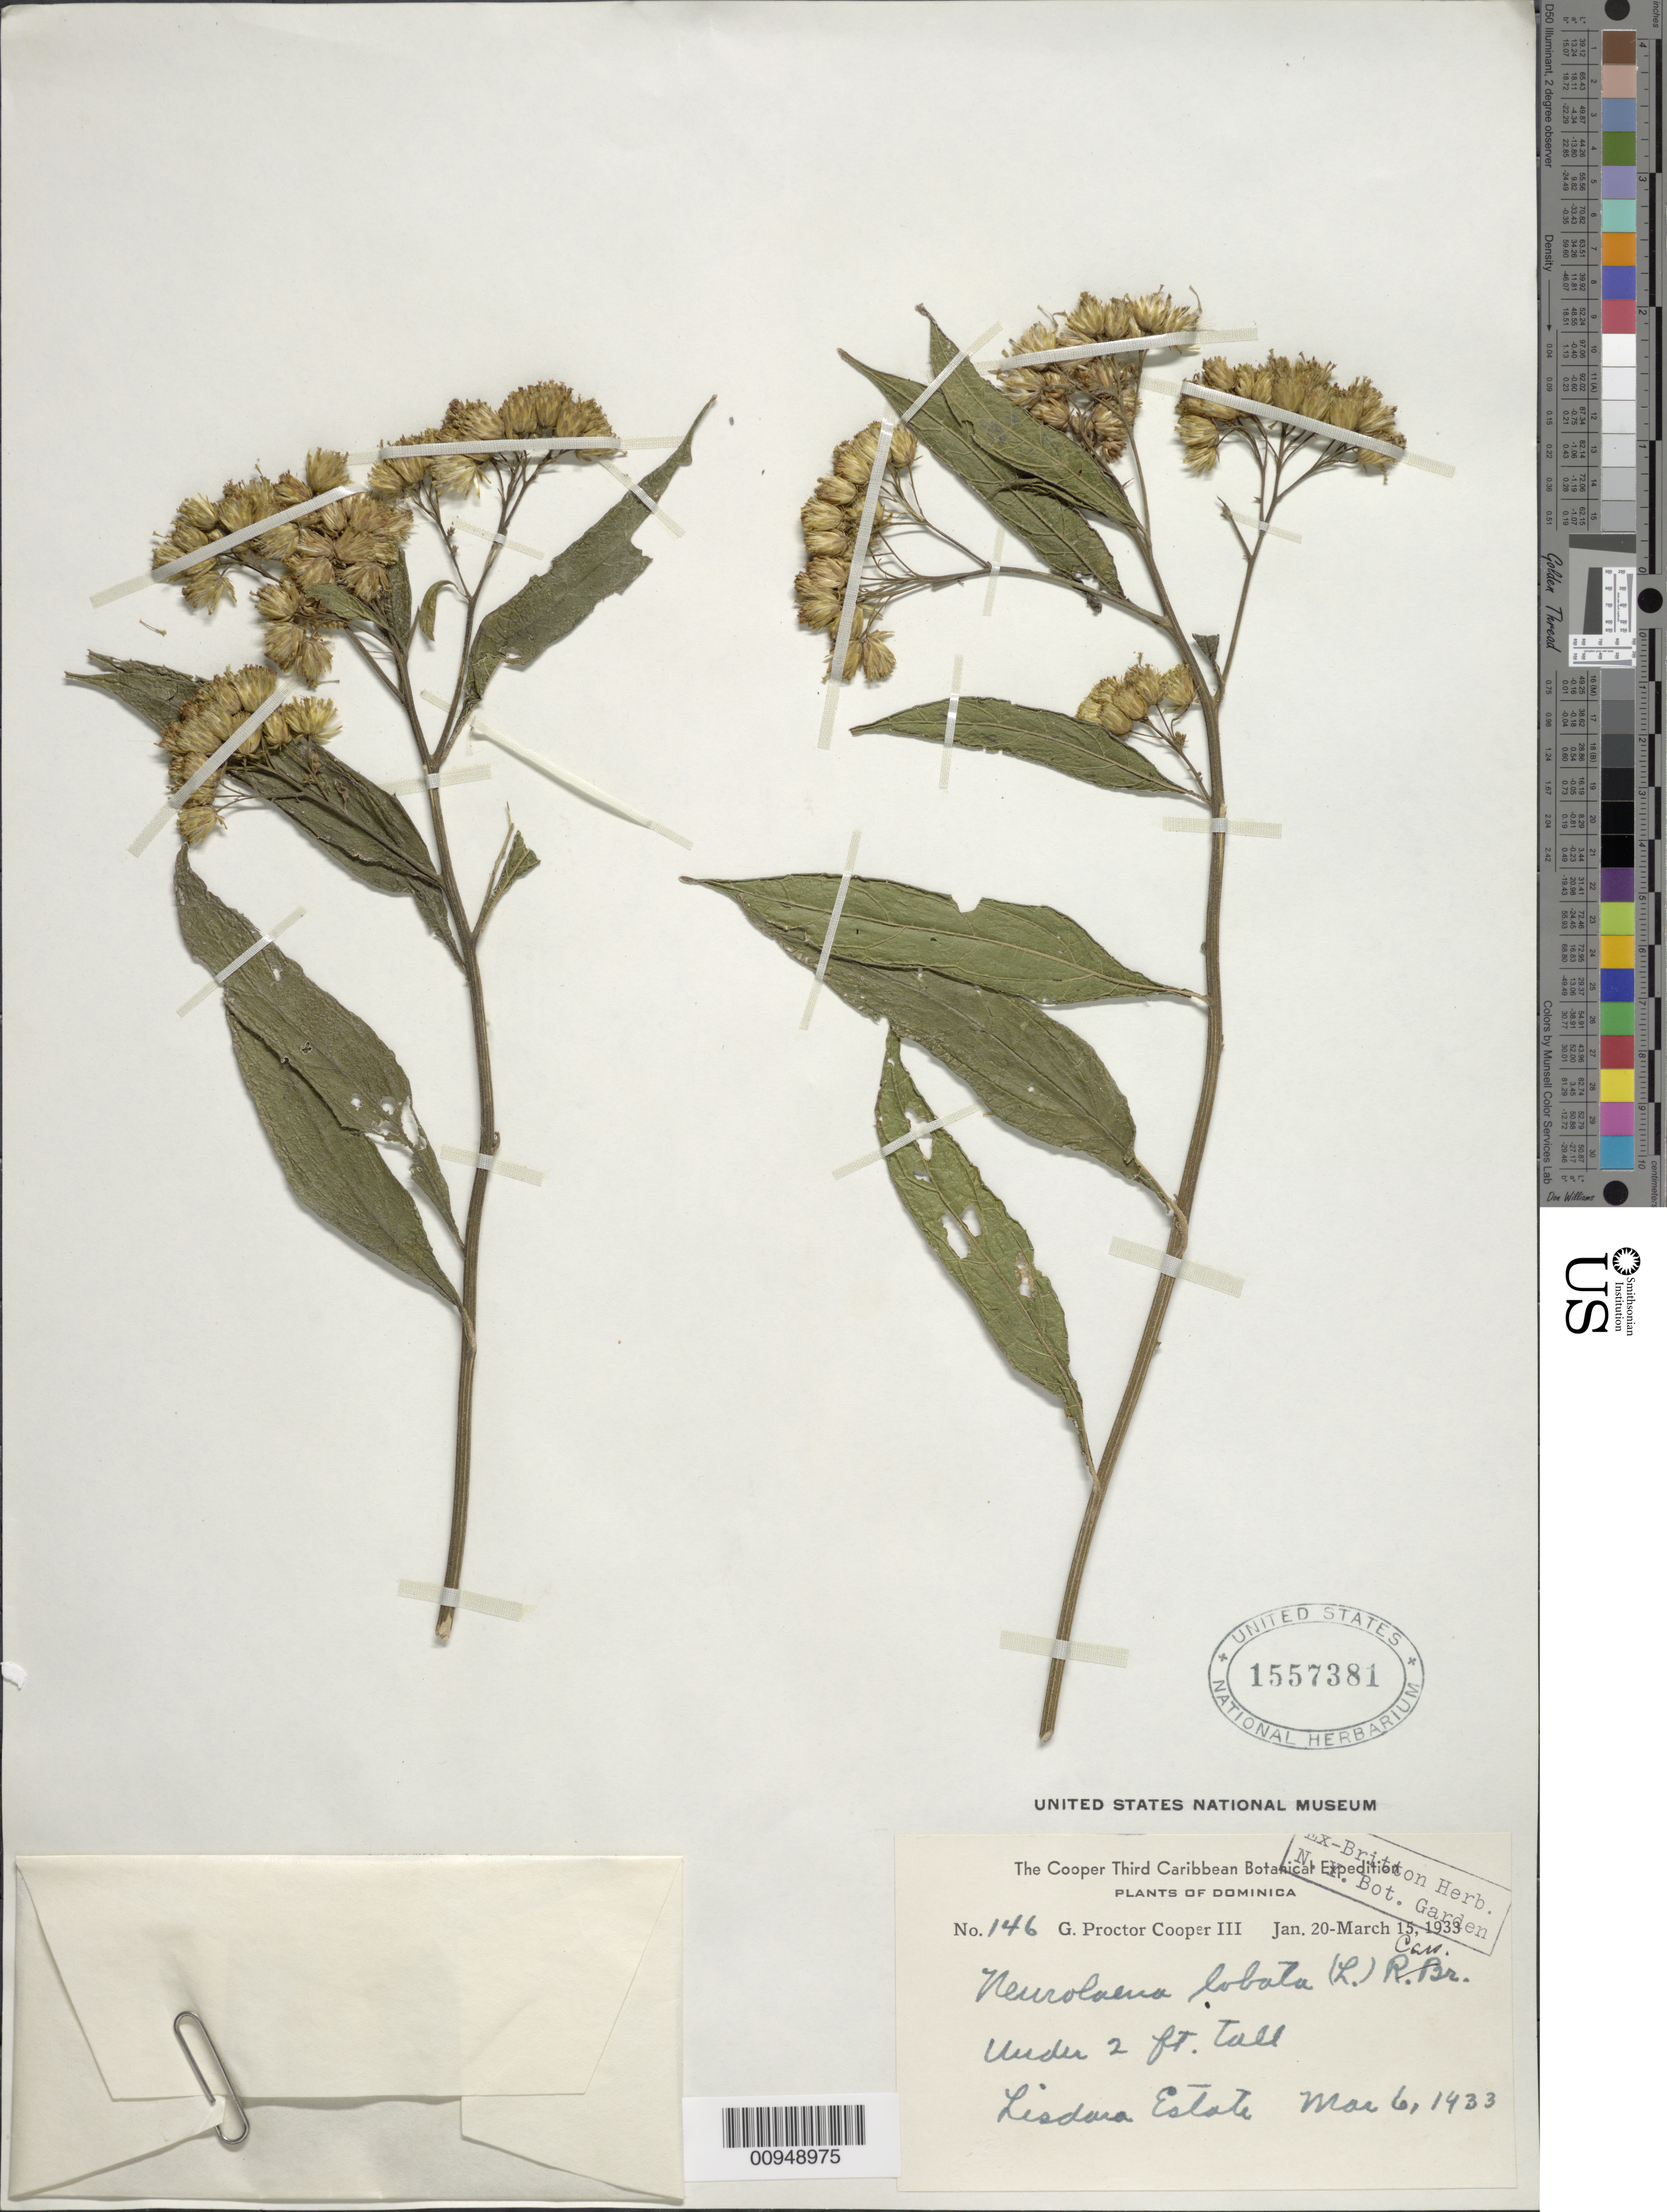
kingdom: Plantae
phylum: Tracheophyta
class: Magnoliopsida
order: Asterales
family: Asteraceae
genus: Neurolaena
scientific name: Neurolaena lobata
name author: (L.) R. Br. ex Cass.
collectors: G. Cooper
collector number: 146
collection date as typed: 06 Mar 1933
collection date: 1933-03-06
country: Dominica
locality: Lisdara Estate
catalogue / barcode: US 1557381